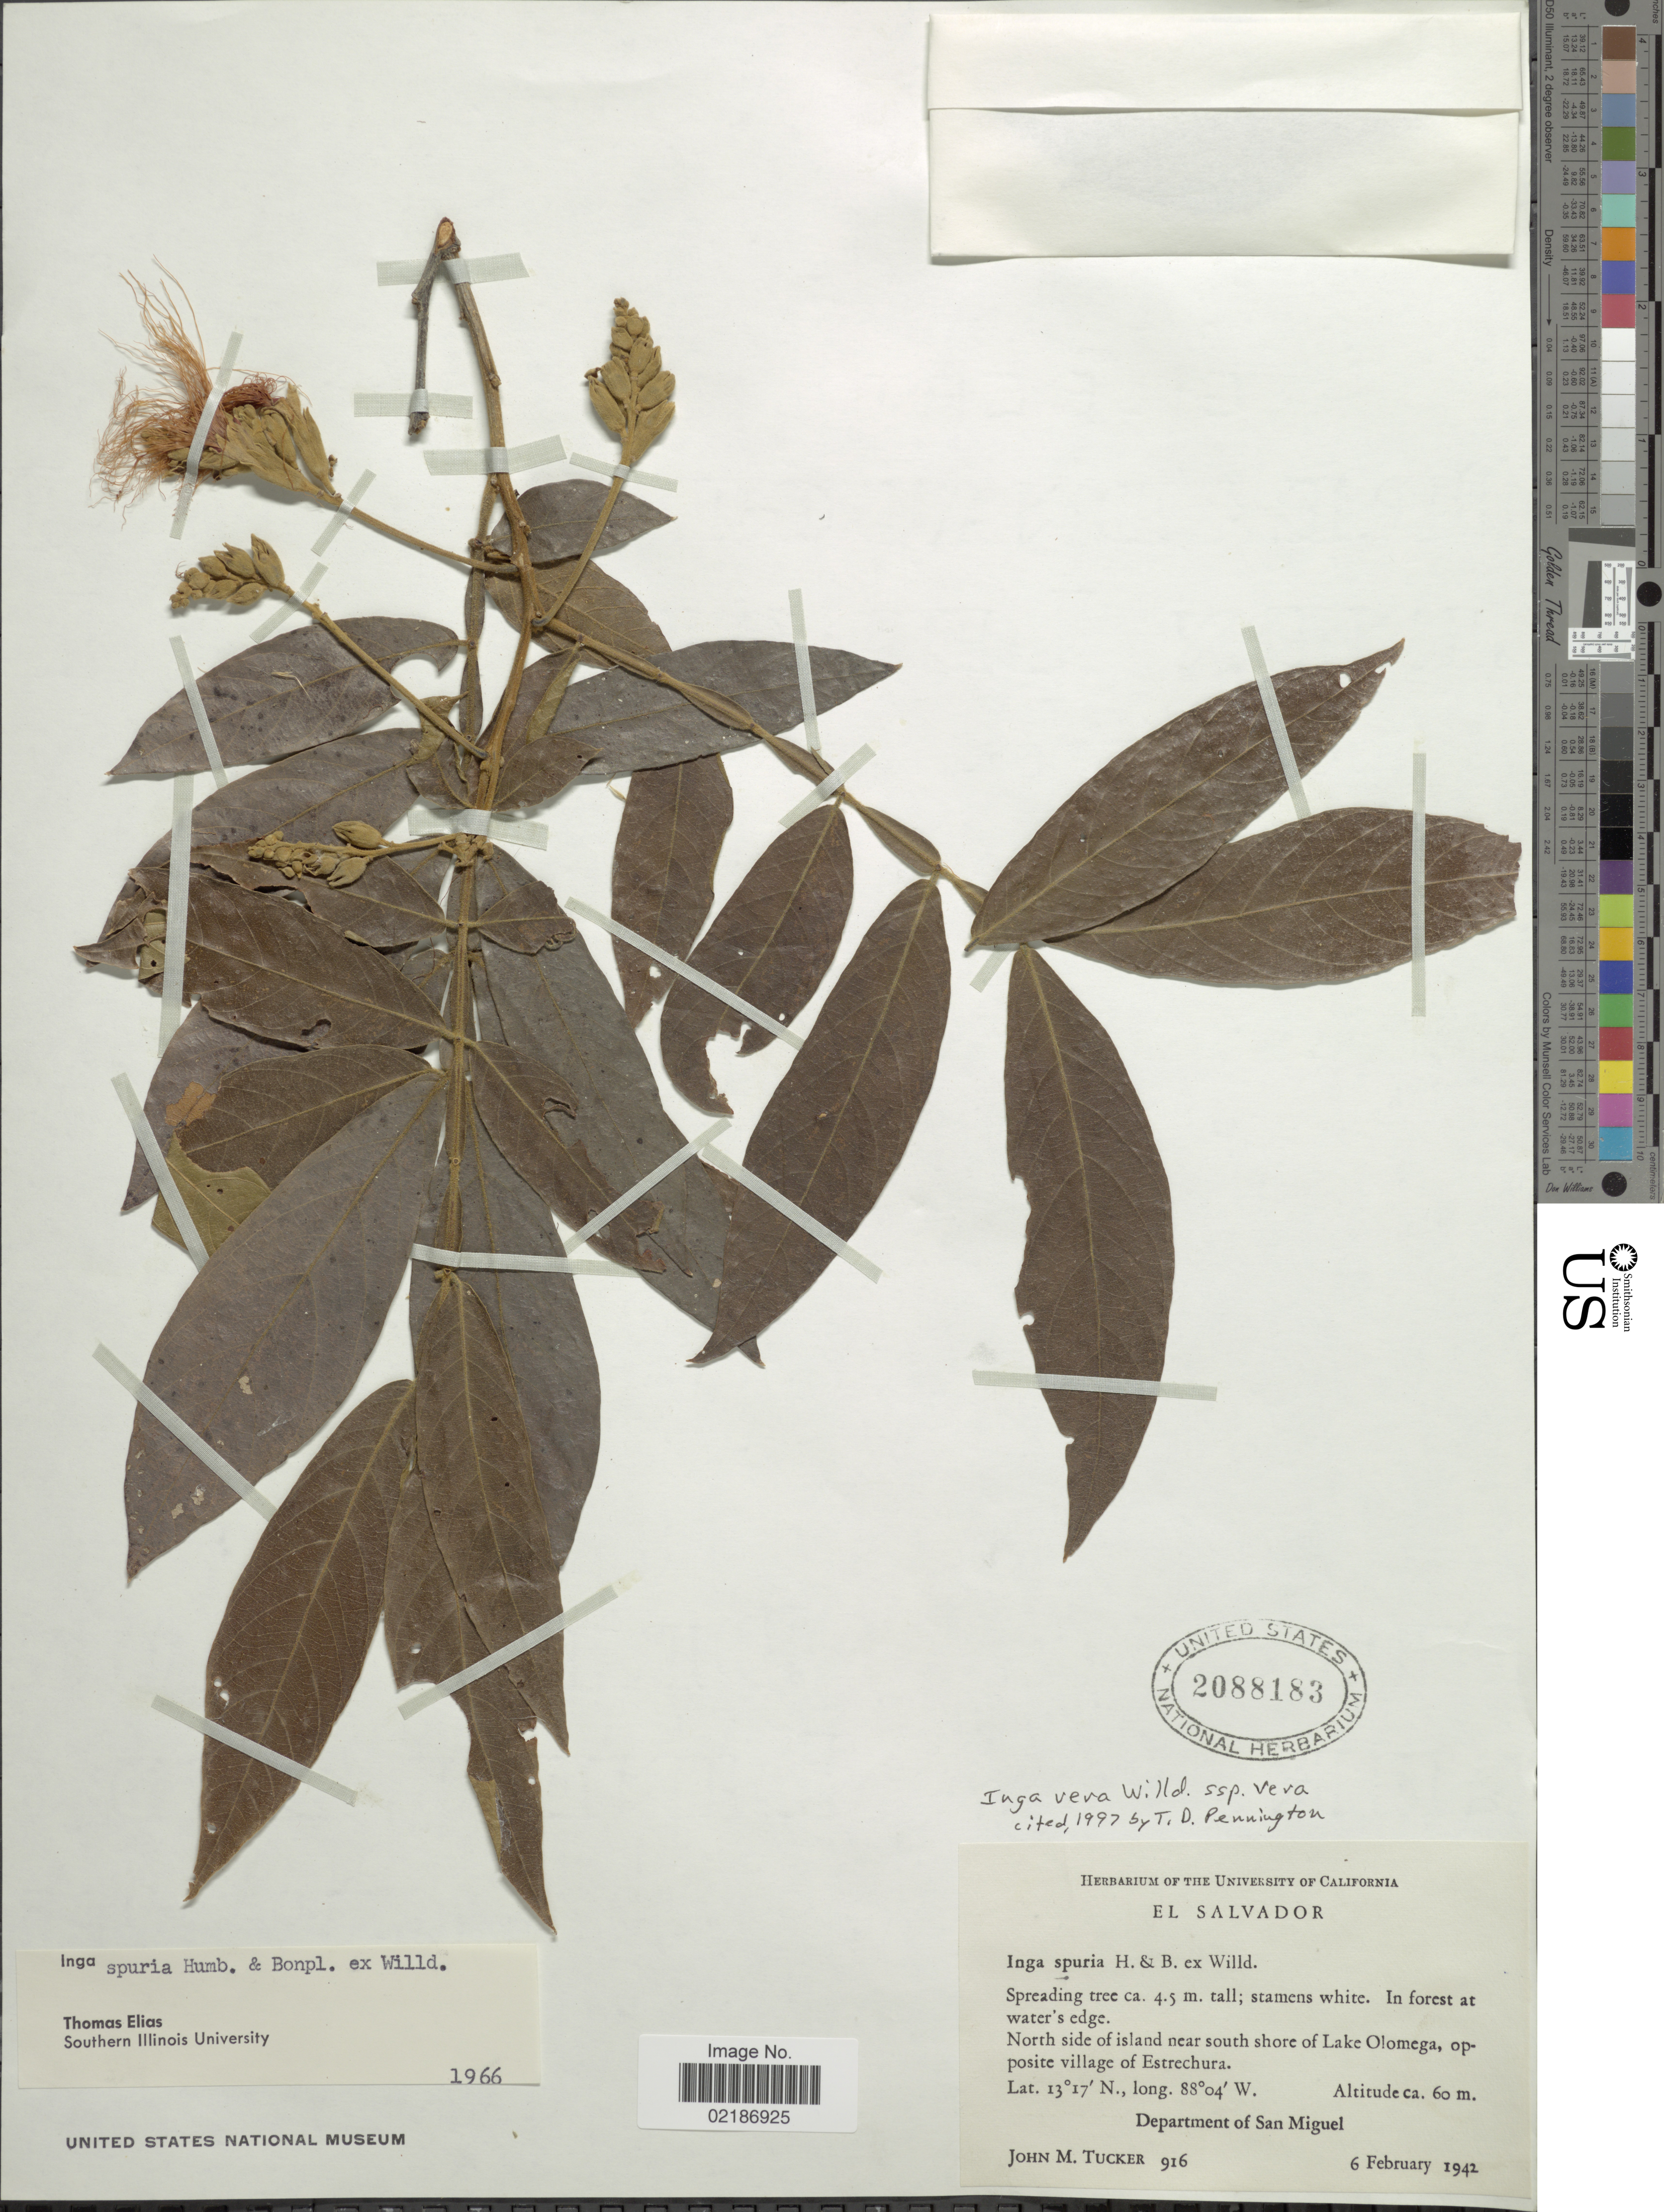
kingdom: Plantae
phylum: Tracheophyta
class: Magnoliopsida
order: Fabales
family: Fabaceae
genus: Inga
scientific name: Inga vera subsp. vera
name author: Willd.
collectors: J. M. Tucker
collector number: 916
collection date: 1942-02-06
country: El Salvador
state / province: San Miguel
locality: Near south shore of Lake Olomega, opposite village of Estrechura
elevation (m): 60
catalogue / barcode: US 2088183